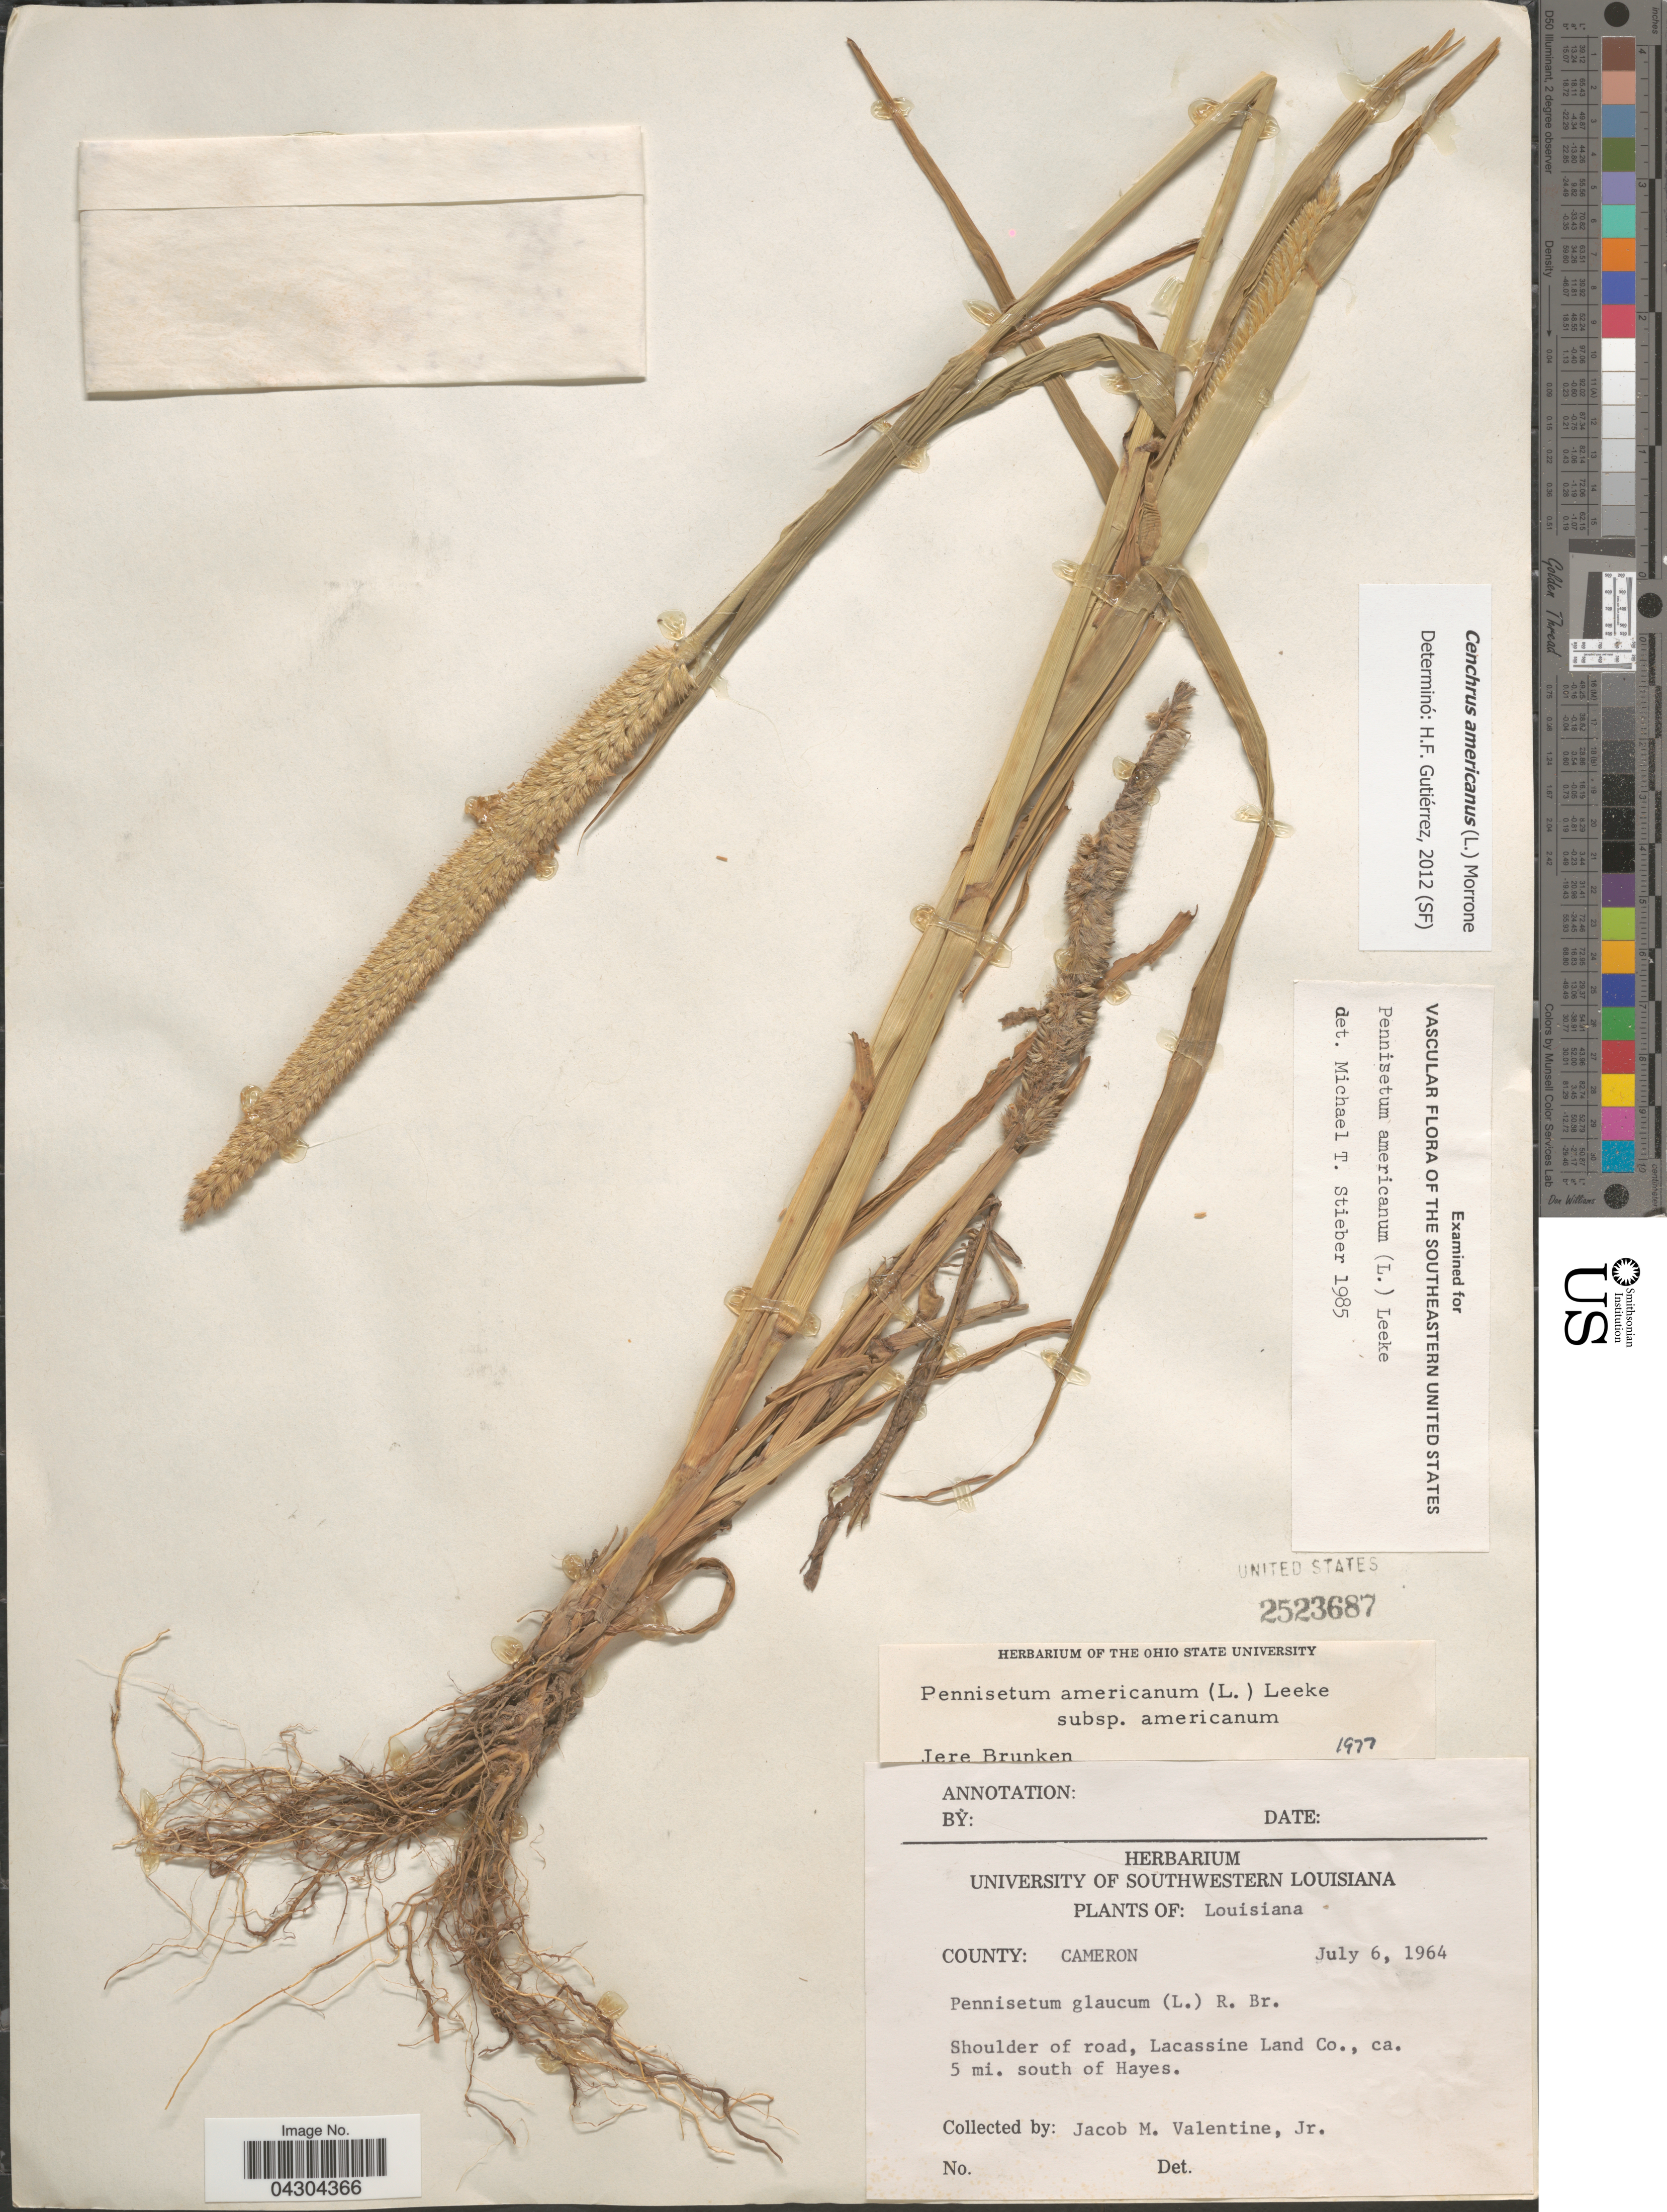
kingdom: Plantae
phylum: Tracheophyta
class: Liliopsida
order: Poales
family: Poaceae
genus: Cenchrus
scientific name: Cenchrus americanus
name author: (L.) Morrone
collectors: J. Valentine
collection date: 1964-07-06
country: United States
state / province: Louisiana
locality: County: Cameron. Shoulder of road, Lacassine Land Co., ca. 5 mi. south of Hayes.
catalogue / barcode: US 2523687